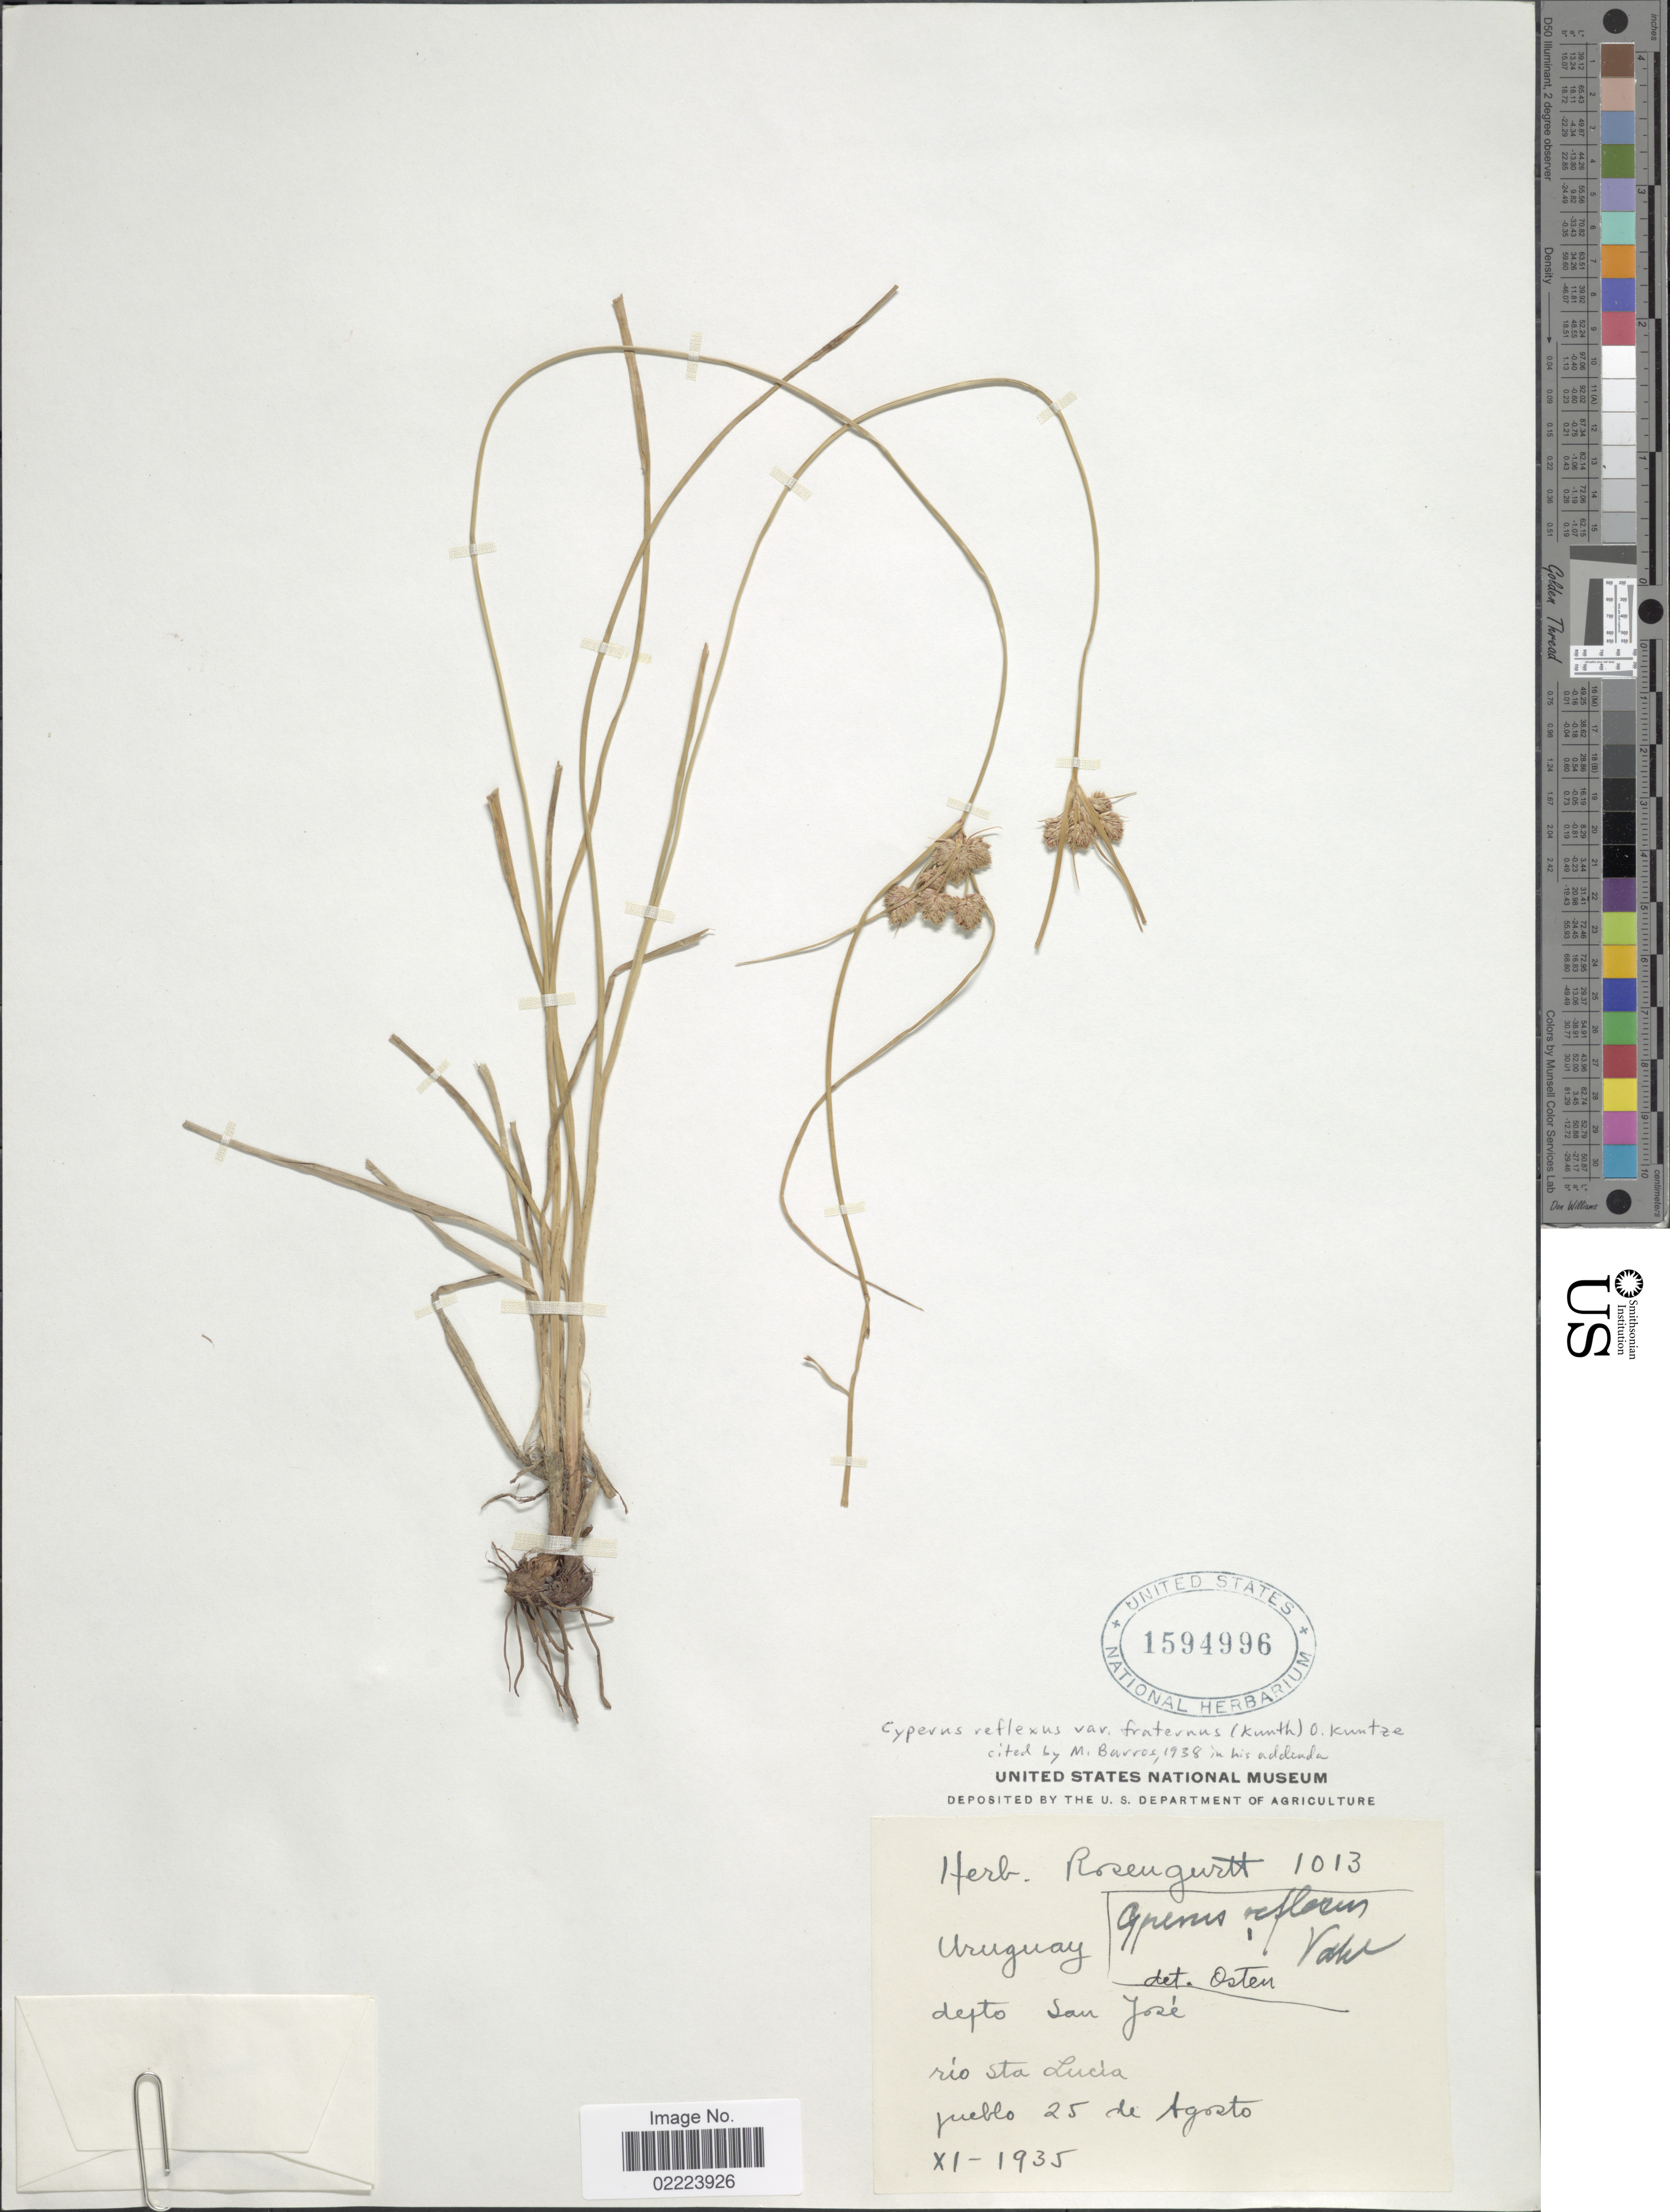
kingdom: Plantae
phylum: Tracheophyta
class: Liliopsida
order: Poales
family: Cyperaceae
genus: Cyperus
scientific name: Cyperus reflexus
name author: Vahl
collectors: Rosengurtt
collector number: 1013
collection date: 1935-11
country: Uruguay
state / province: San Jose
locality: Rio Sta Lucia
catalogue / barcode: US 1594996